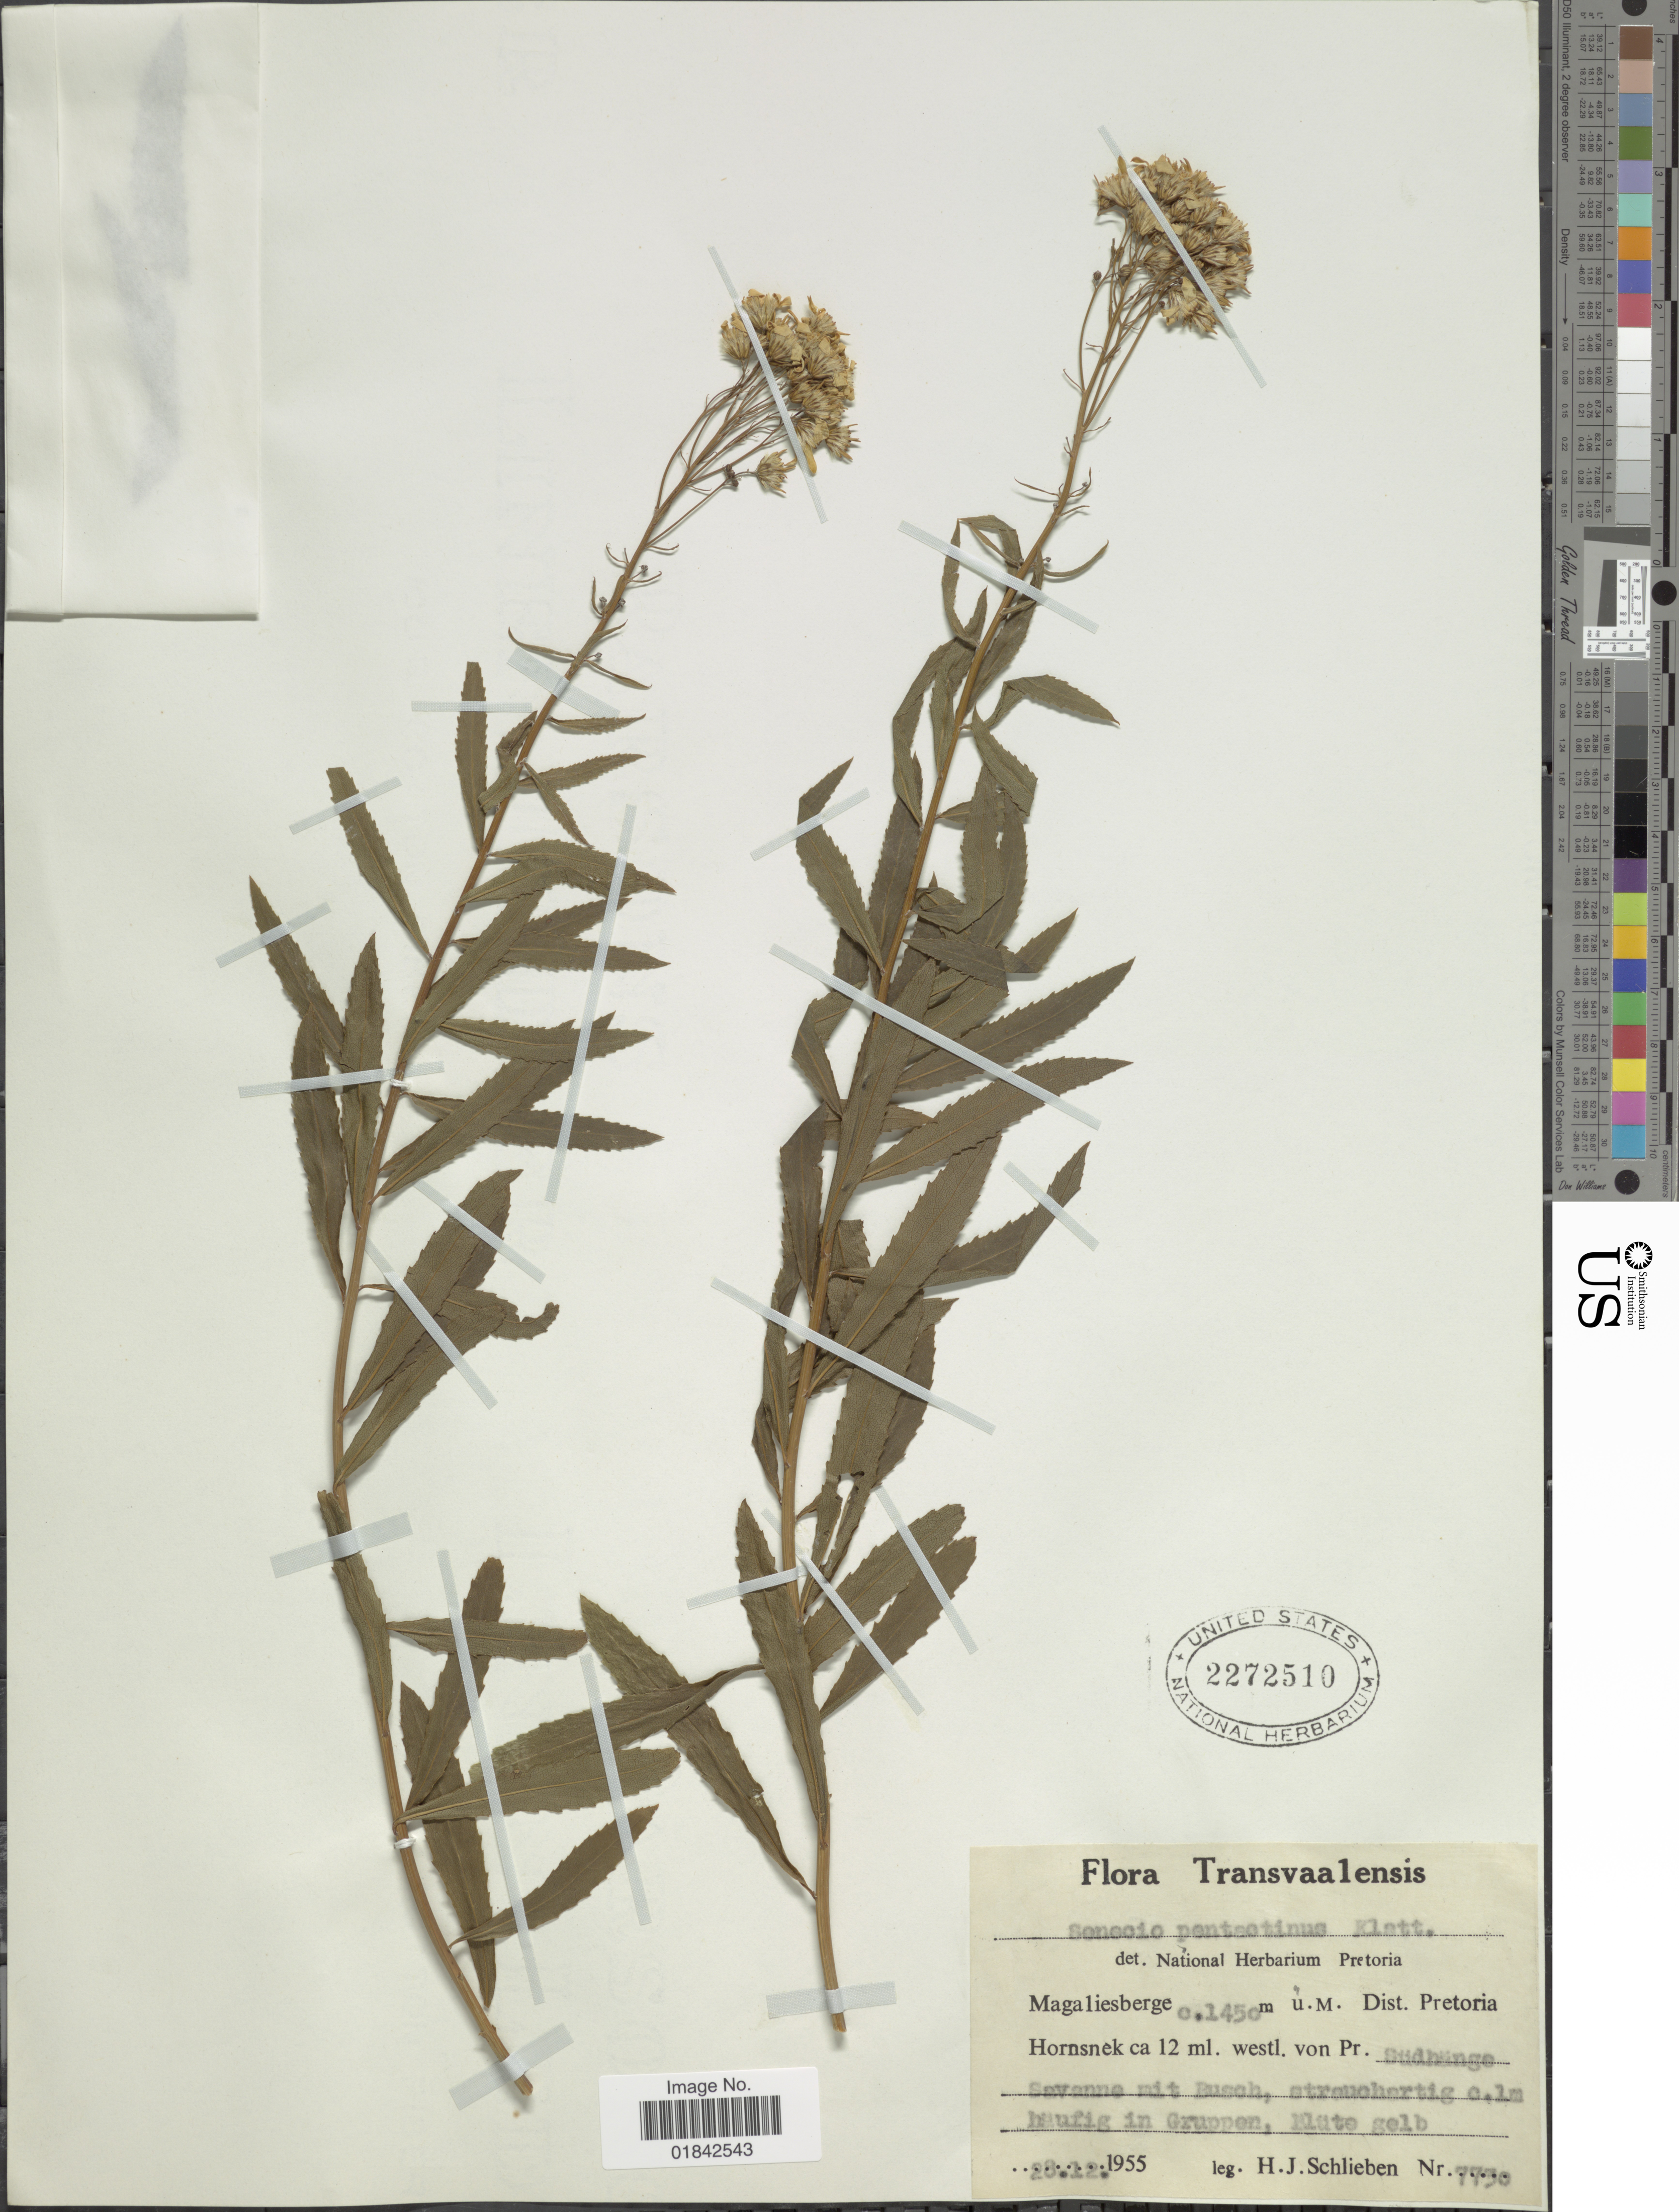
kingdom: Plantae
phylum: Tracheophyta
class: Magnoliopsida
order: Asterales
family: Asteraceae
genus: Senecio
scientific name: Senecio pentactinus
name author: Klatt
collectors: H. J. Schlieben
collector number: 7730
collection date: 1955-12-28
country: South Africa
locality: Transvaalensis. Magaliesberge Dist. Pretoria Hornsnek ca 12 ml. westl. von Pr. Südhänge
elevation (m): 1450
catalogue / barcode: US 2272510